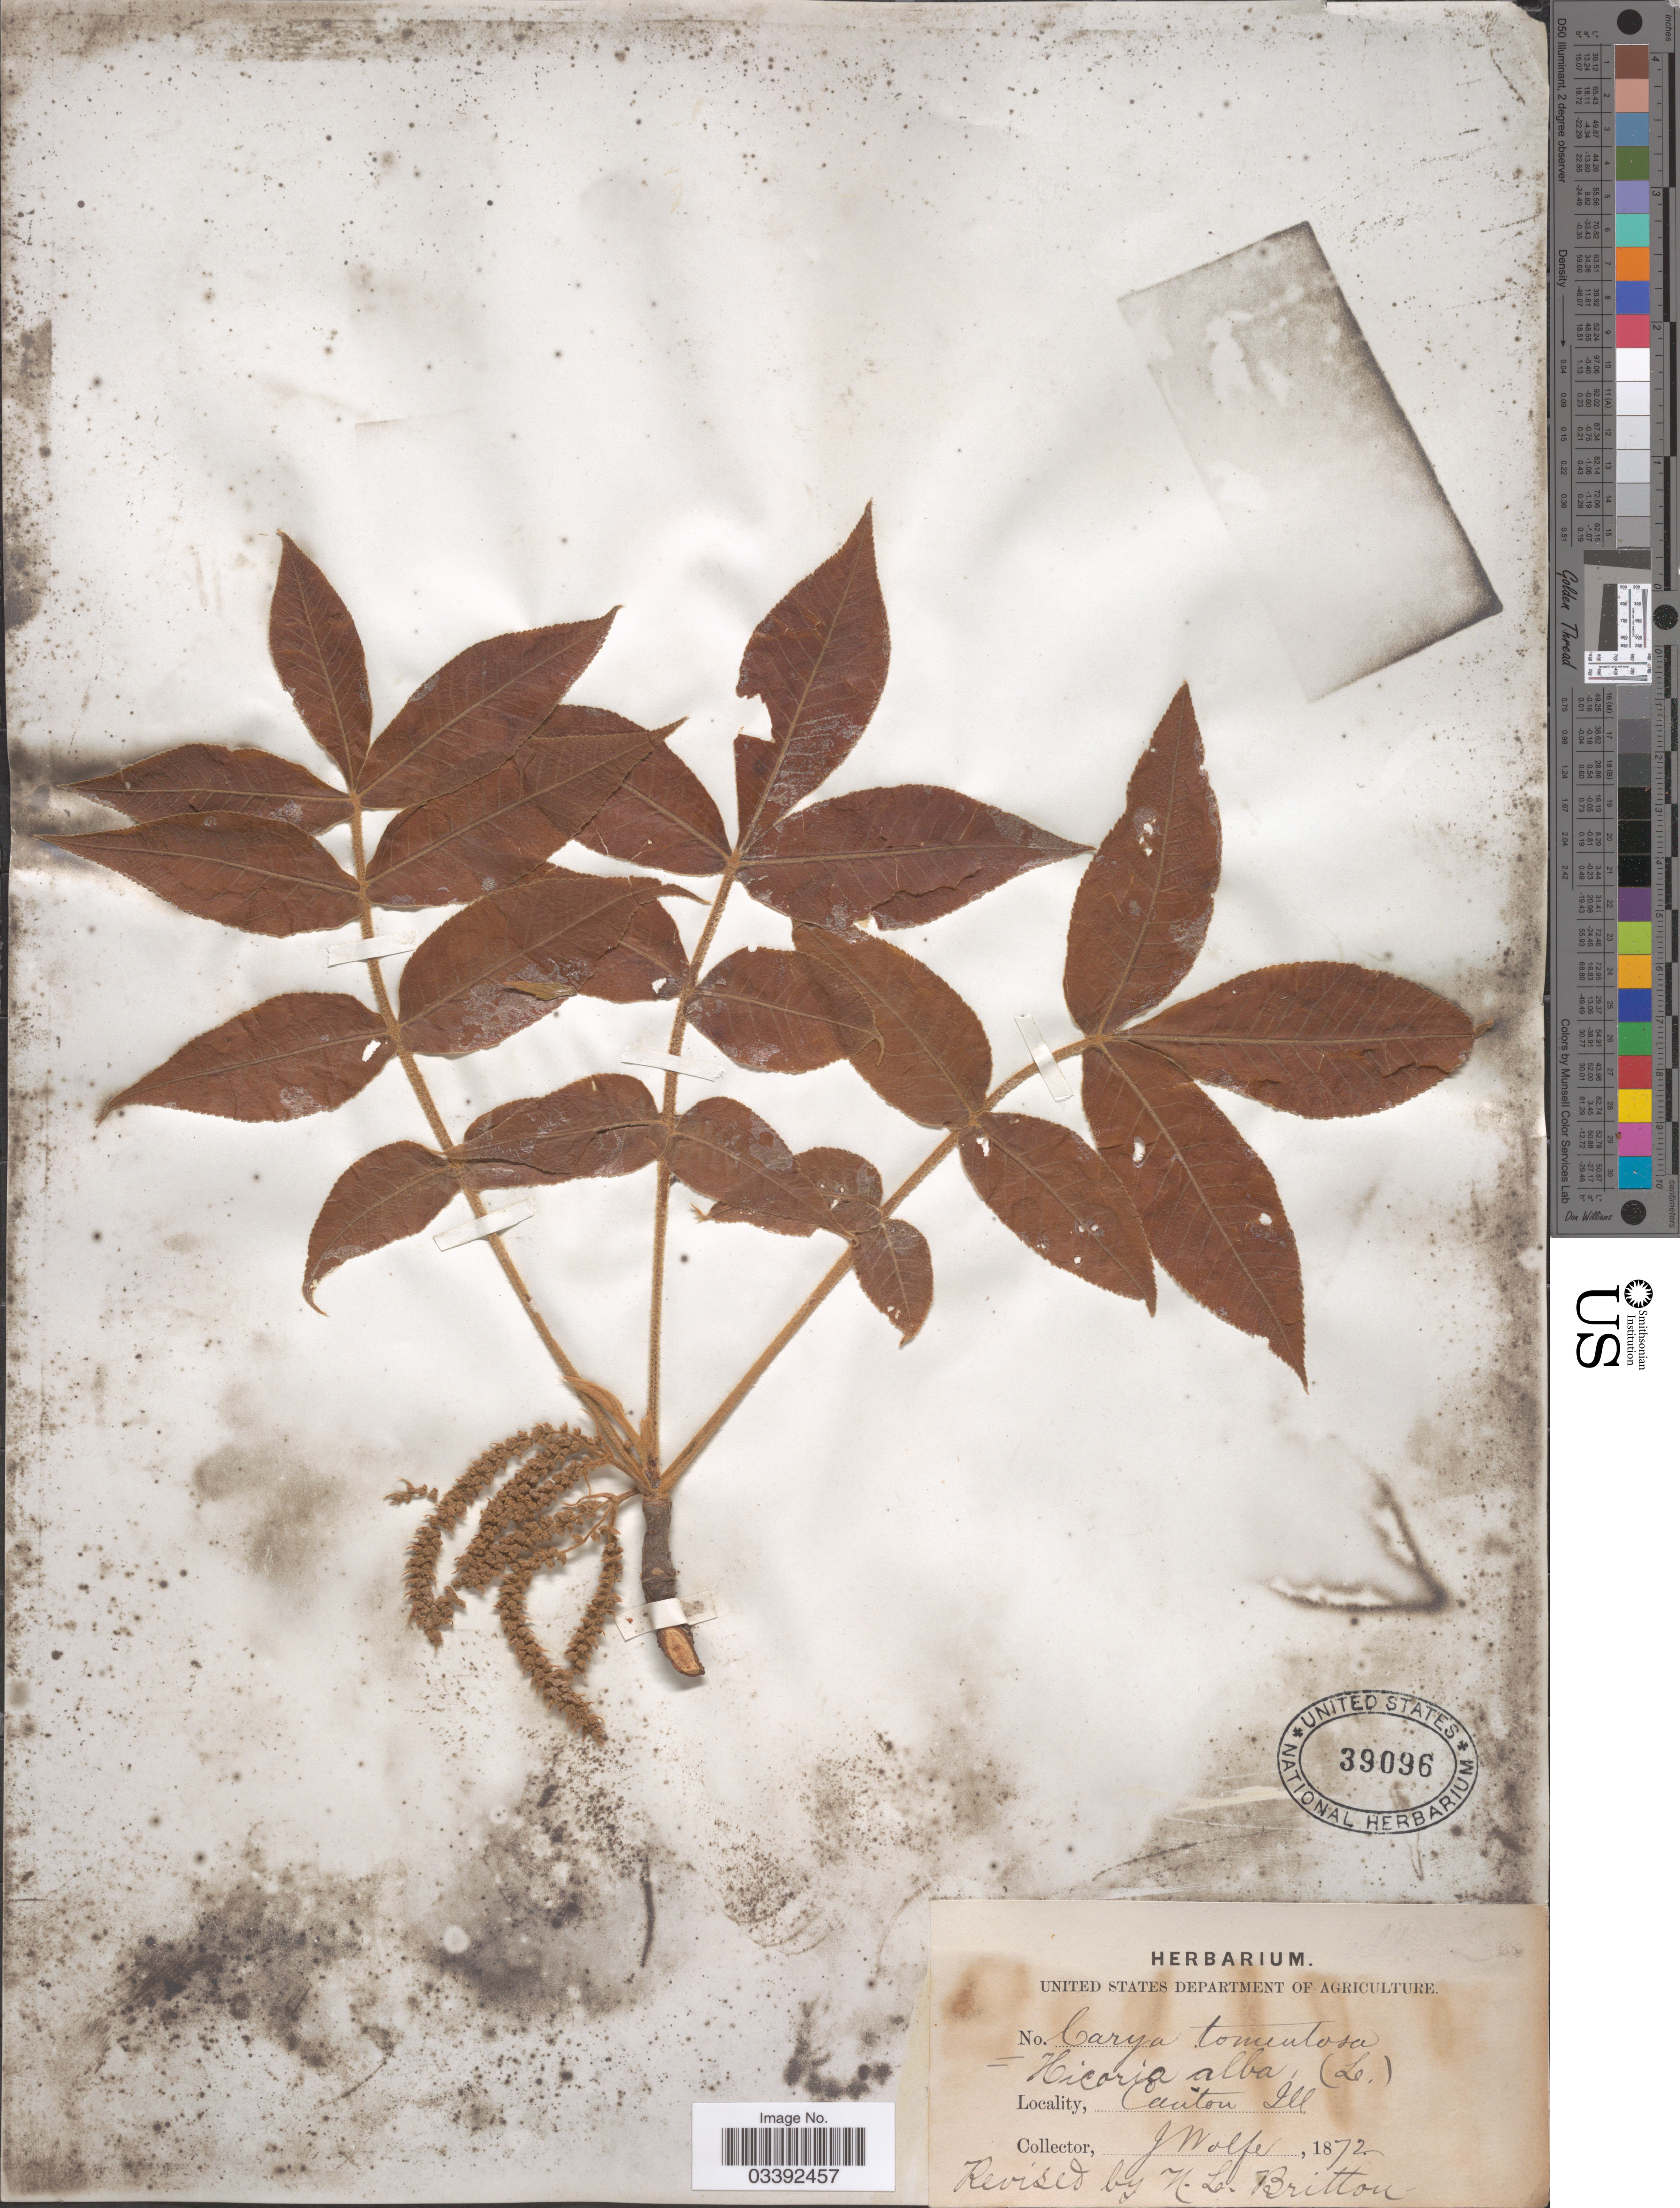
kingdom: Plantae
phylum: Tracheophyta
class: Magnoliopsida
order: Fagales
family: Juglandaceae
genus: Carya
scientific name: Carya tomentosa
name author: (Lam.) Nutt.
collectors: J. Wolfe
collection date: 1872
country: United States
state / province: Illinois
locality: Canton.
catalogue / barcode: US 39096